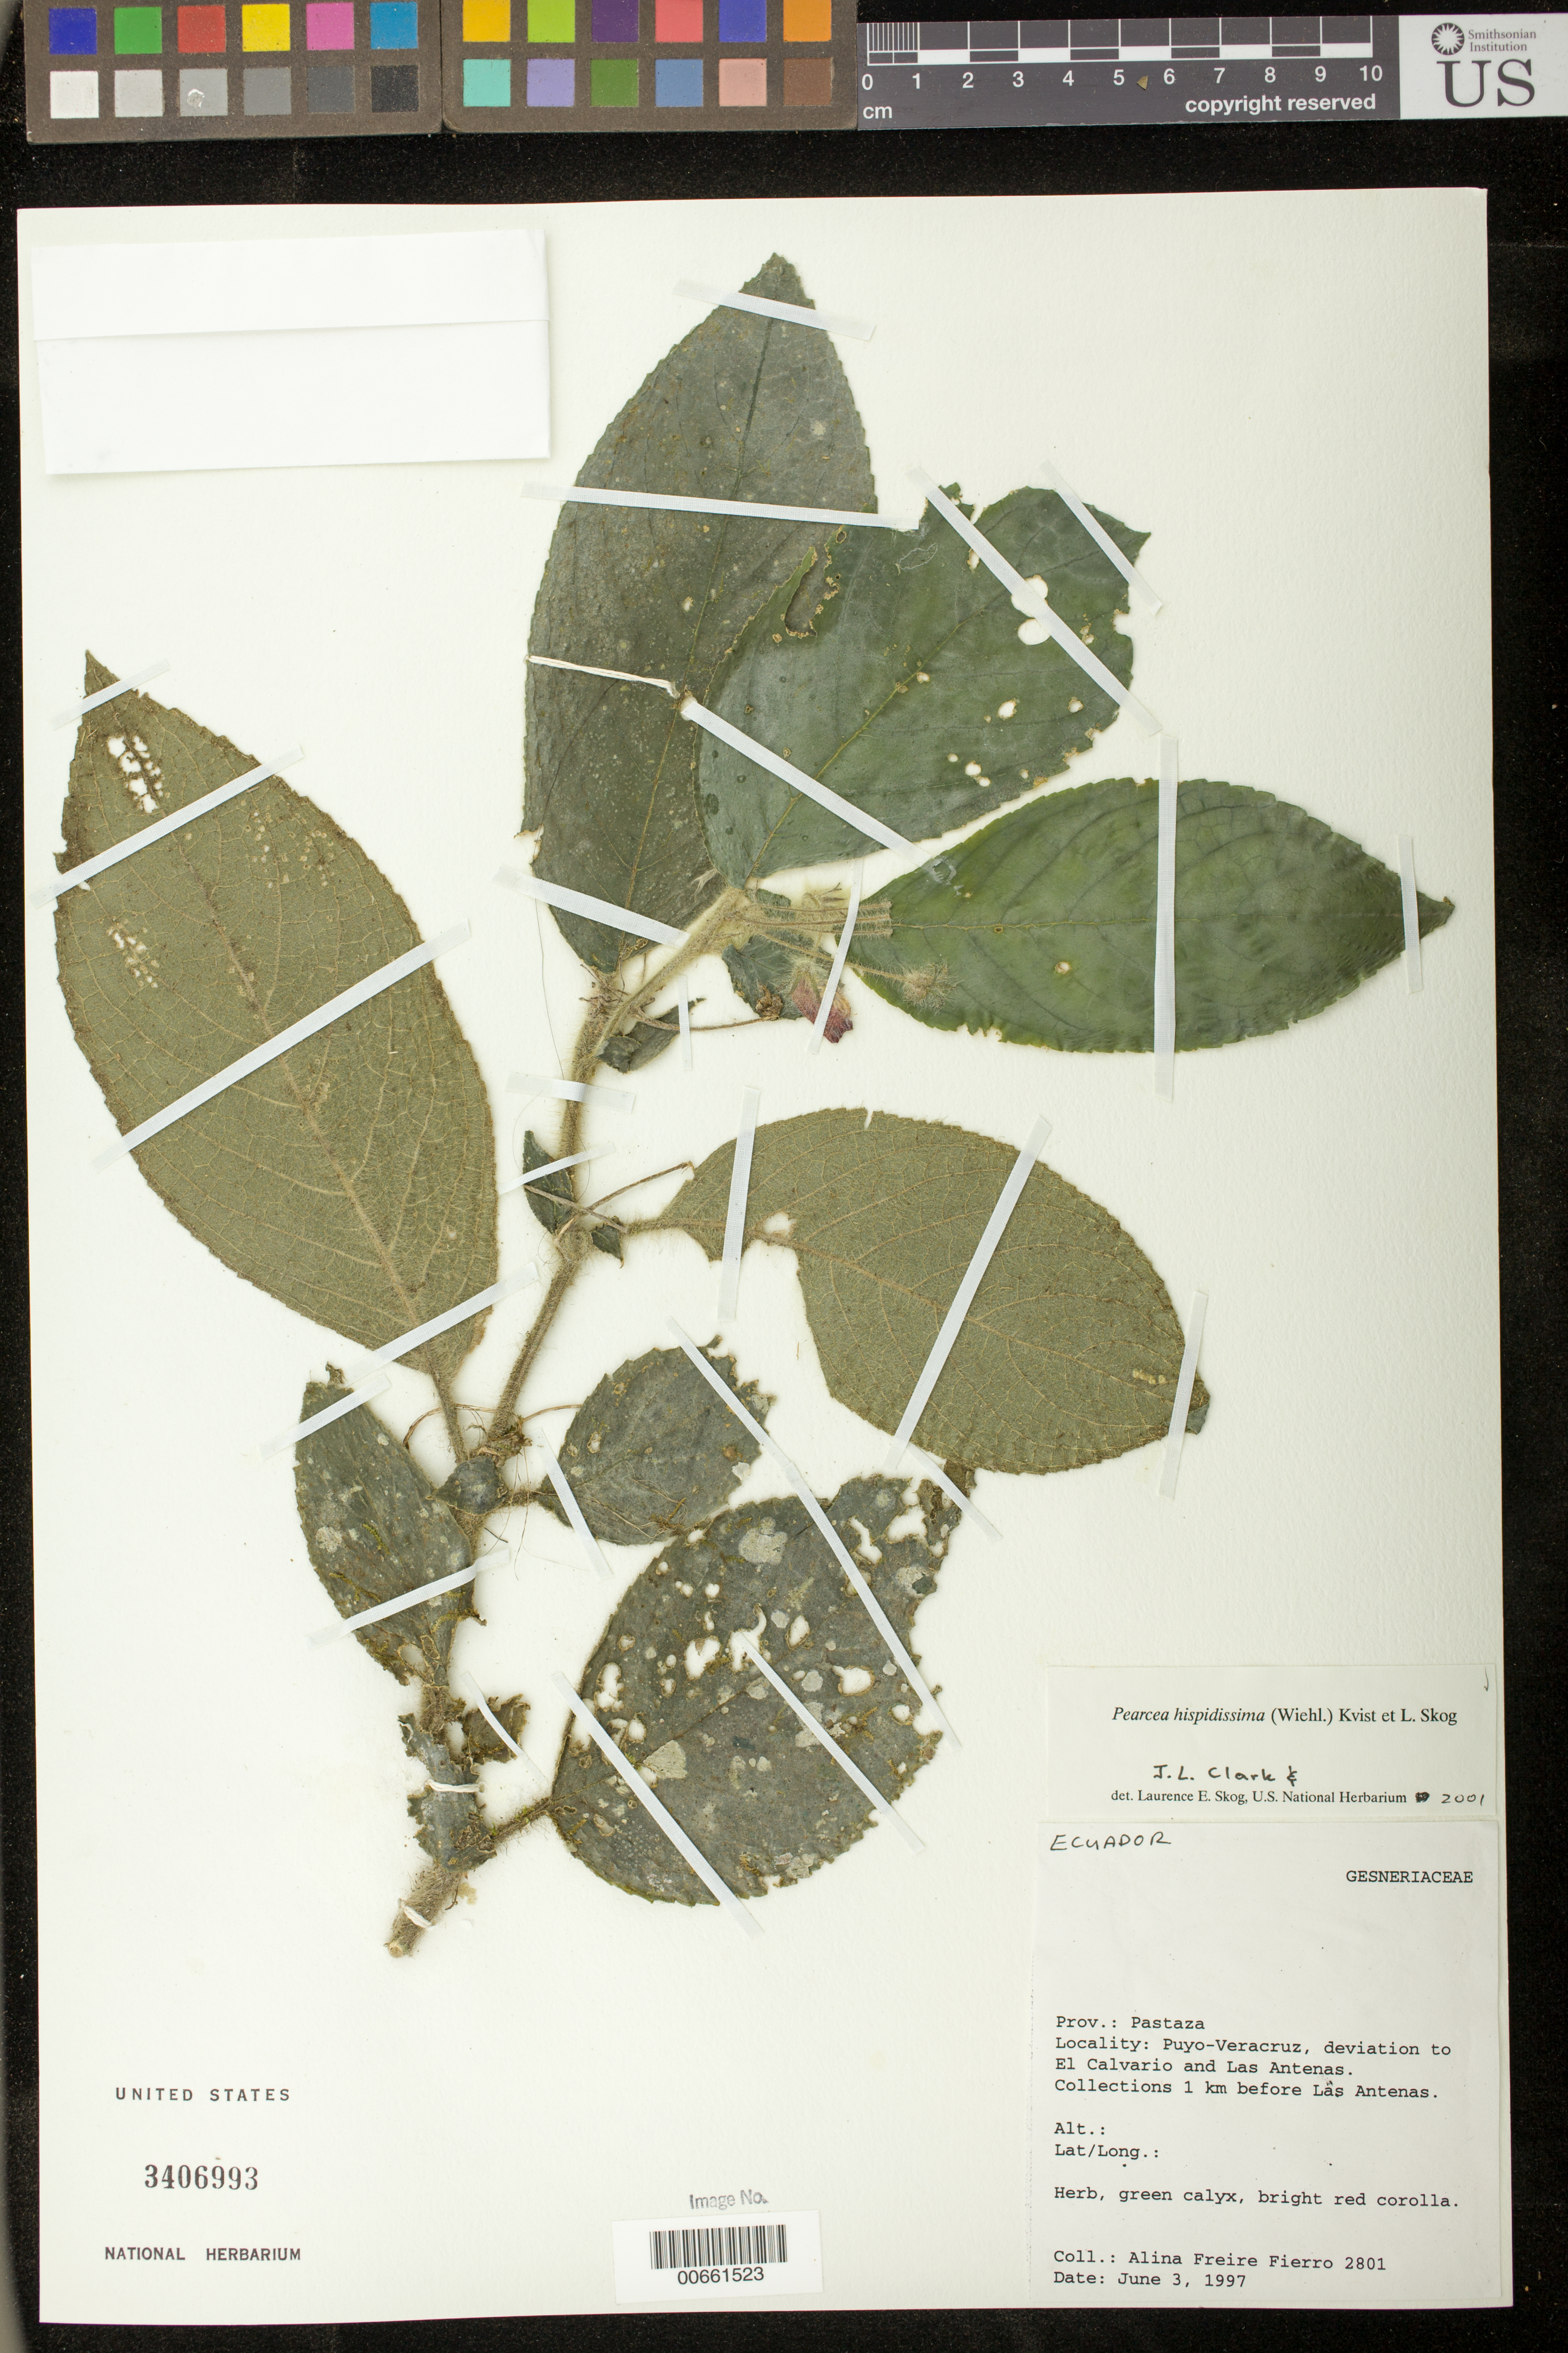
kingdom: Plantae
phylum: Tracheophyta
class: Magnoliopsida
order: Lamiales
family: Gesneriaceae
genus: Pearcea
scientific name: Pearcea hispidissima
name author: (Wiehler) L.P. Kvist & L.E. Skog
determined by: Clark, J. L.; Skog, Laurence E.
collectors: A. Freire-Fierro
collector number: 2801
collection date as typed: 03 Jun 1997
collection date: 1997-06-03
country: Ecuador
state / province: Pastaza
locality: Puyo-Veracruz, deviation to El Calvario and Las Antenas; collections 1 km before Las Antenas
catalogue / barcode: US 3406993